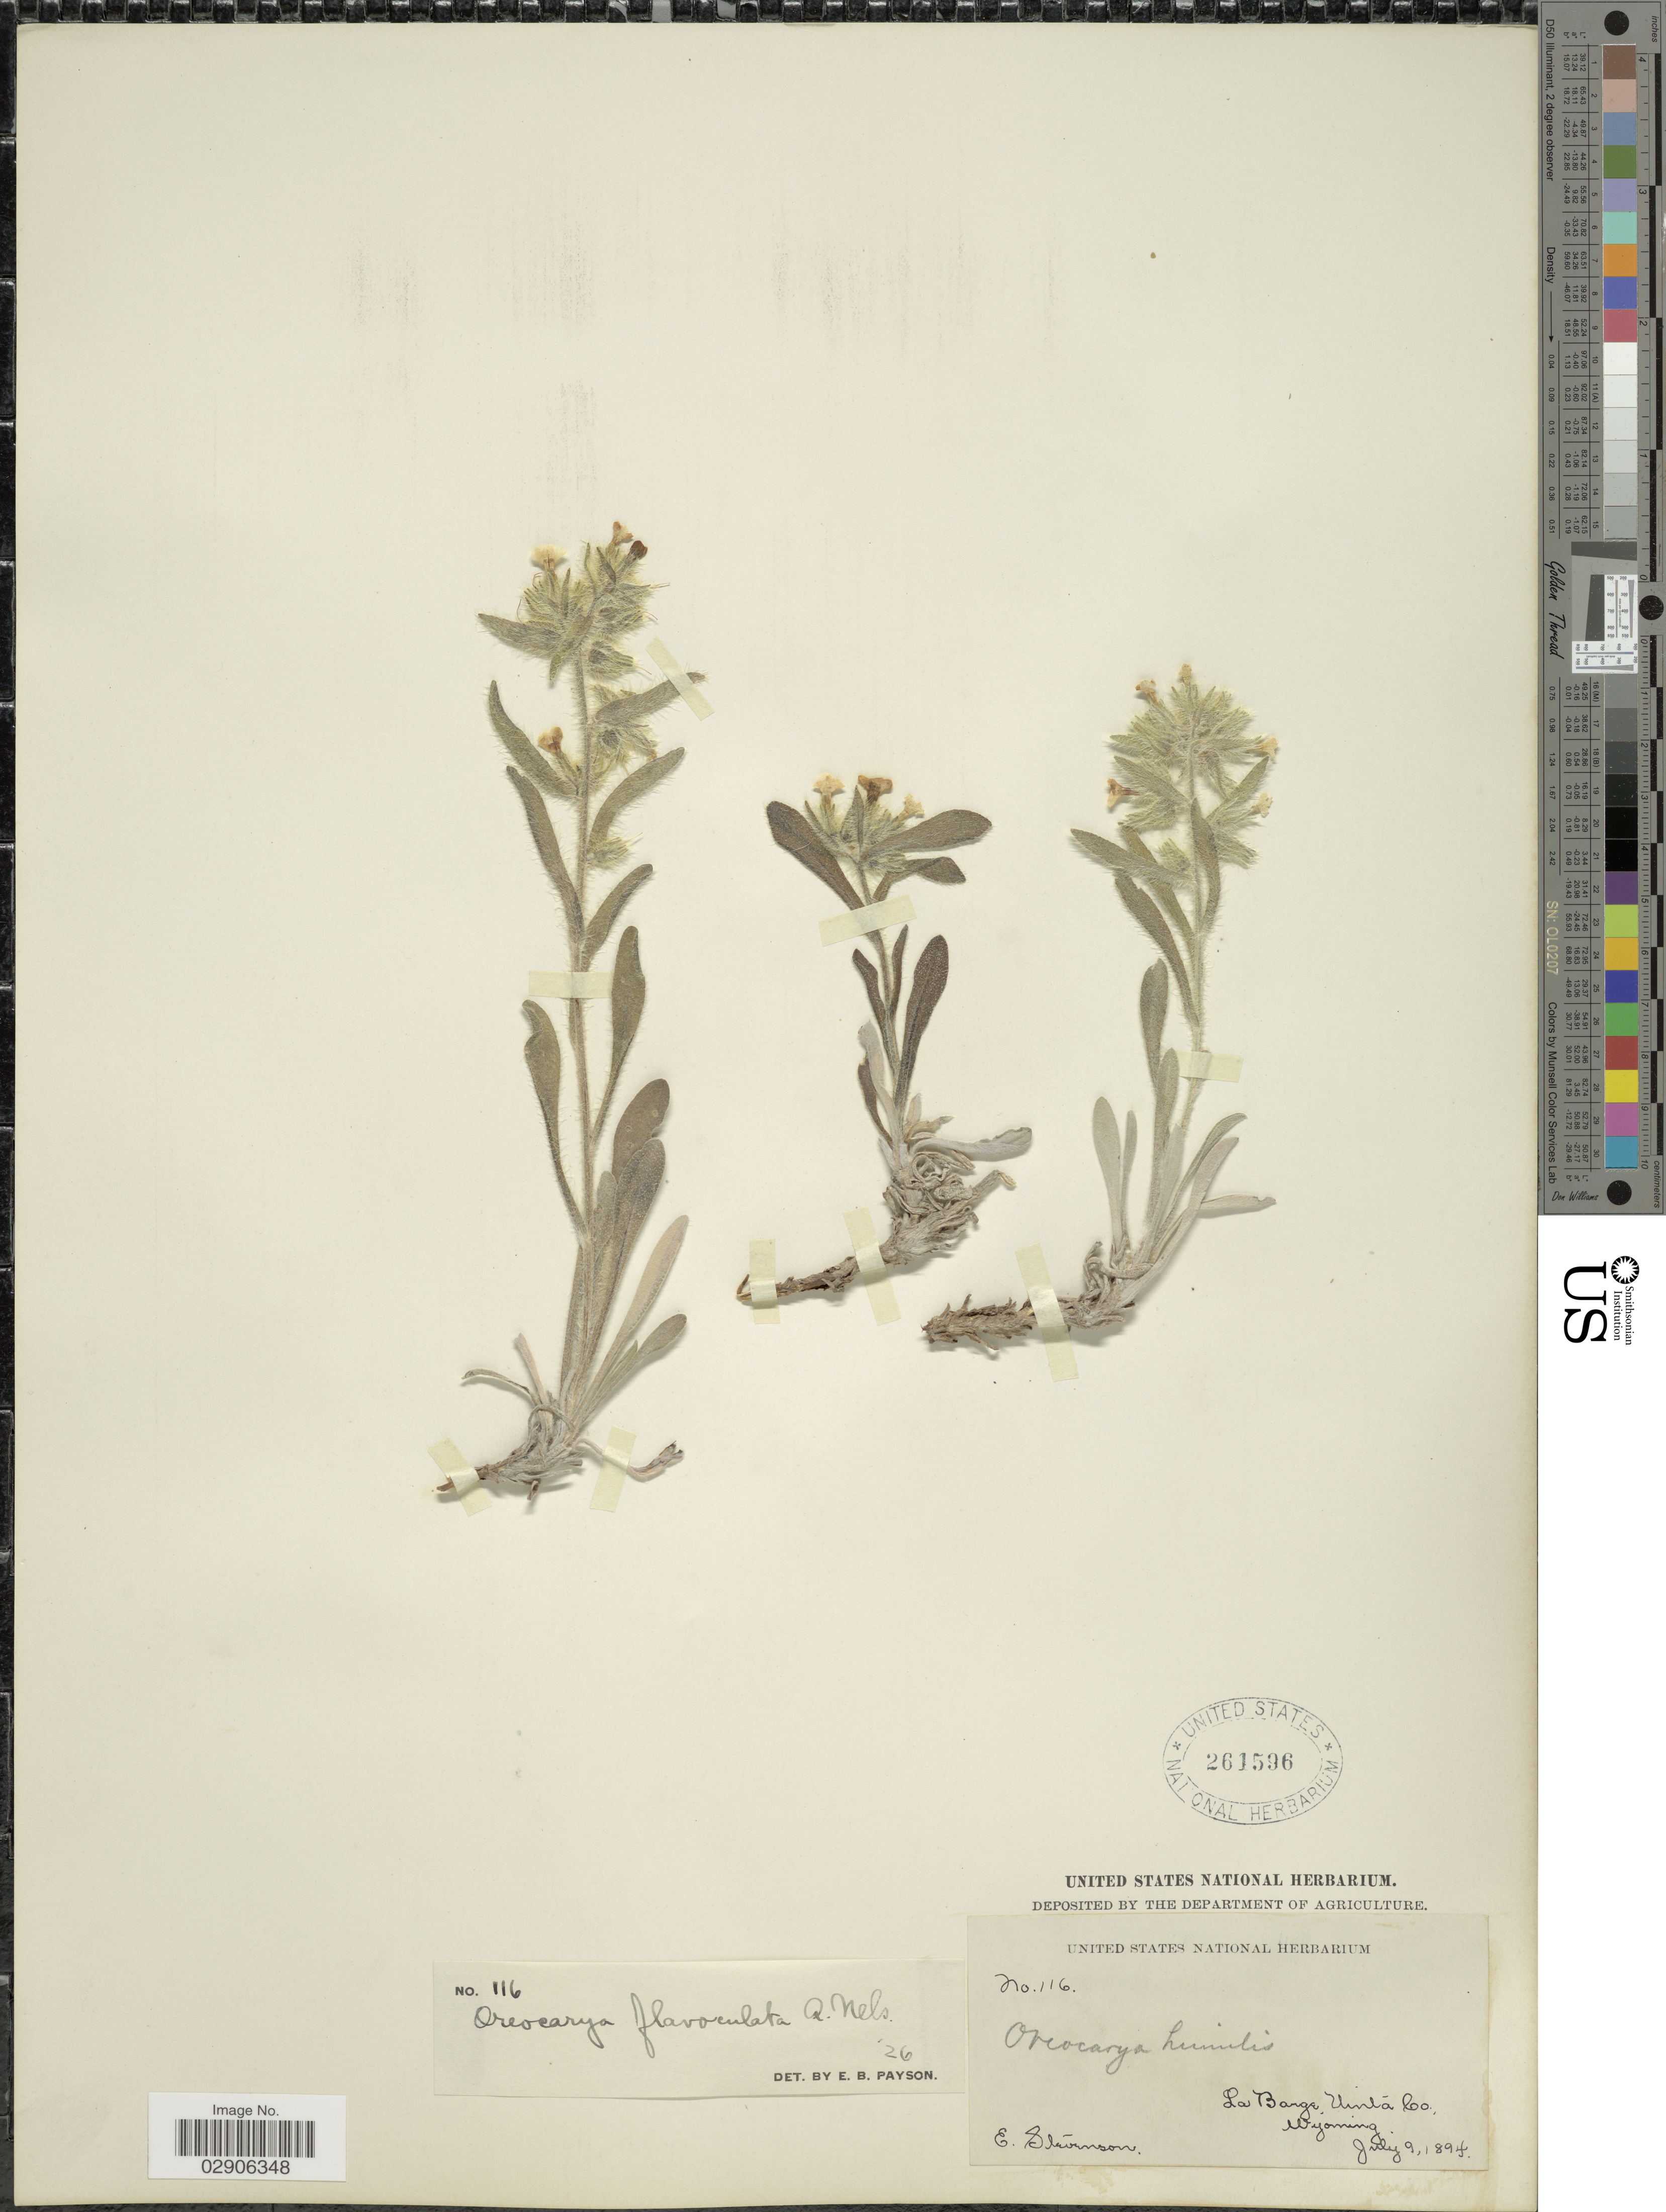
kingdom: Plantae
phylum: Tracheophyta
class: Magnoliopsida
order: Boraginales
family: Boraginaceae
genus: Cryptantha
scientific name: Cryptantha flavoculata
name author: (A. Nelson) Payson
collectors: E. Stevenson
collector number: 116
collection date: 1894-07-09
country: United States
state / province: Wyoming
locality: La Barge Uinta Co.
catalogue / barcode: US 261596